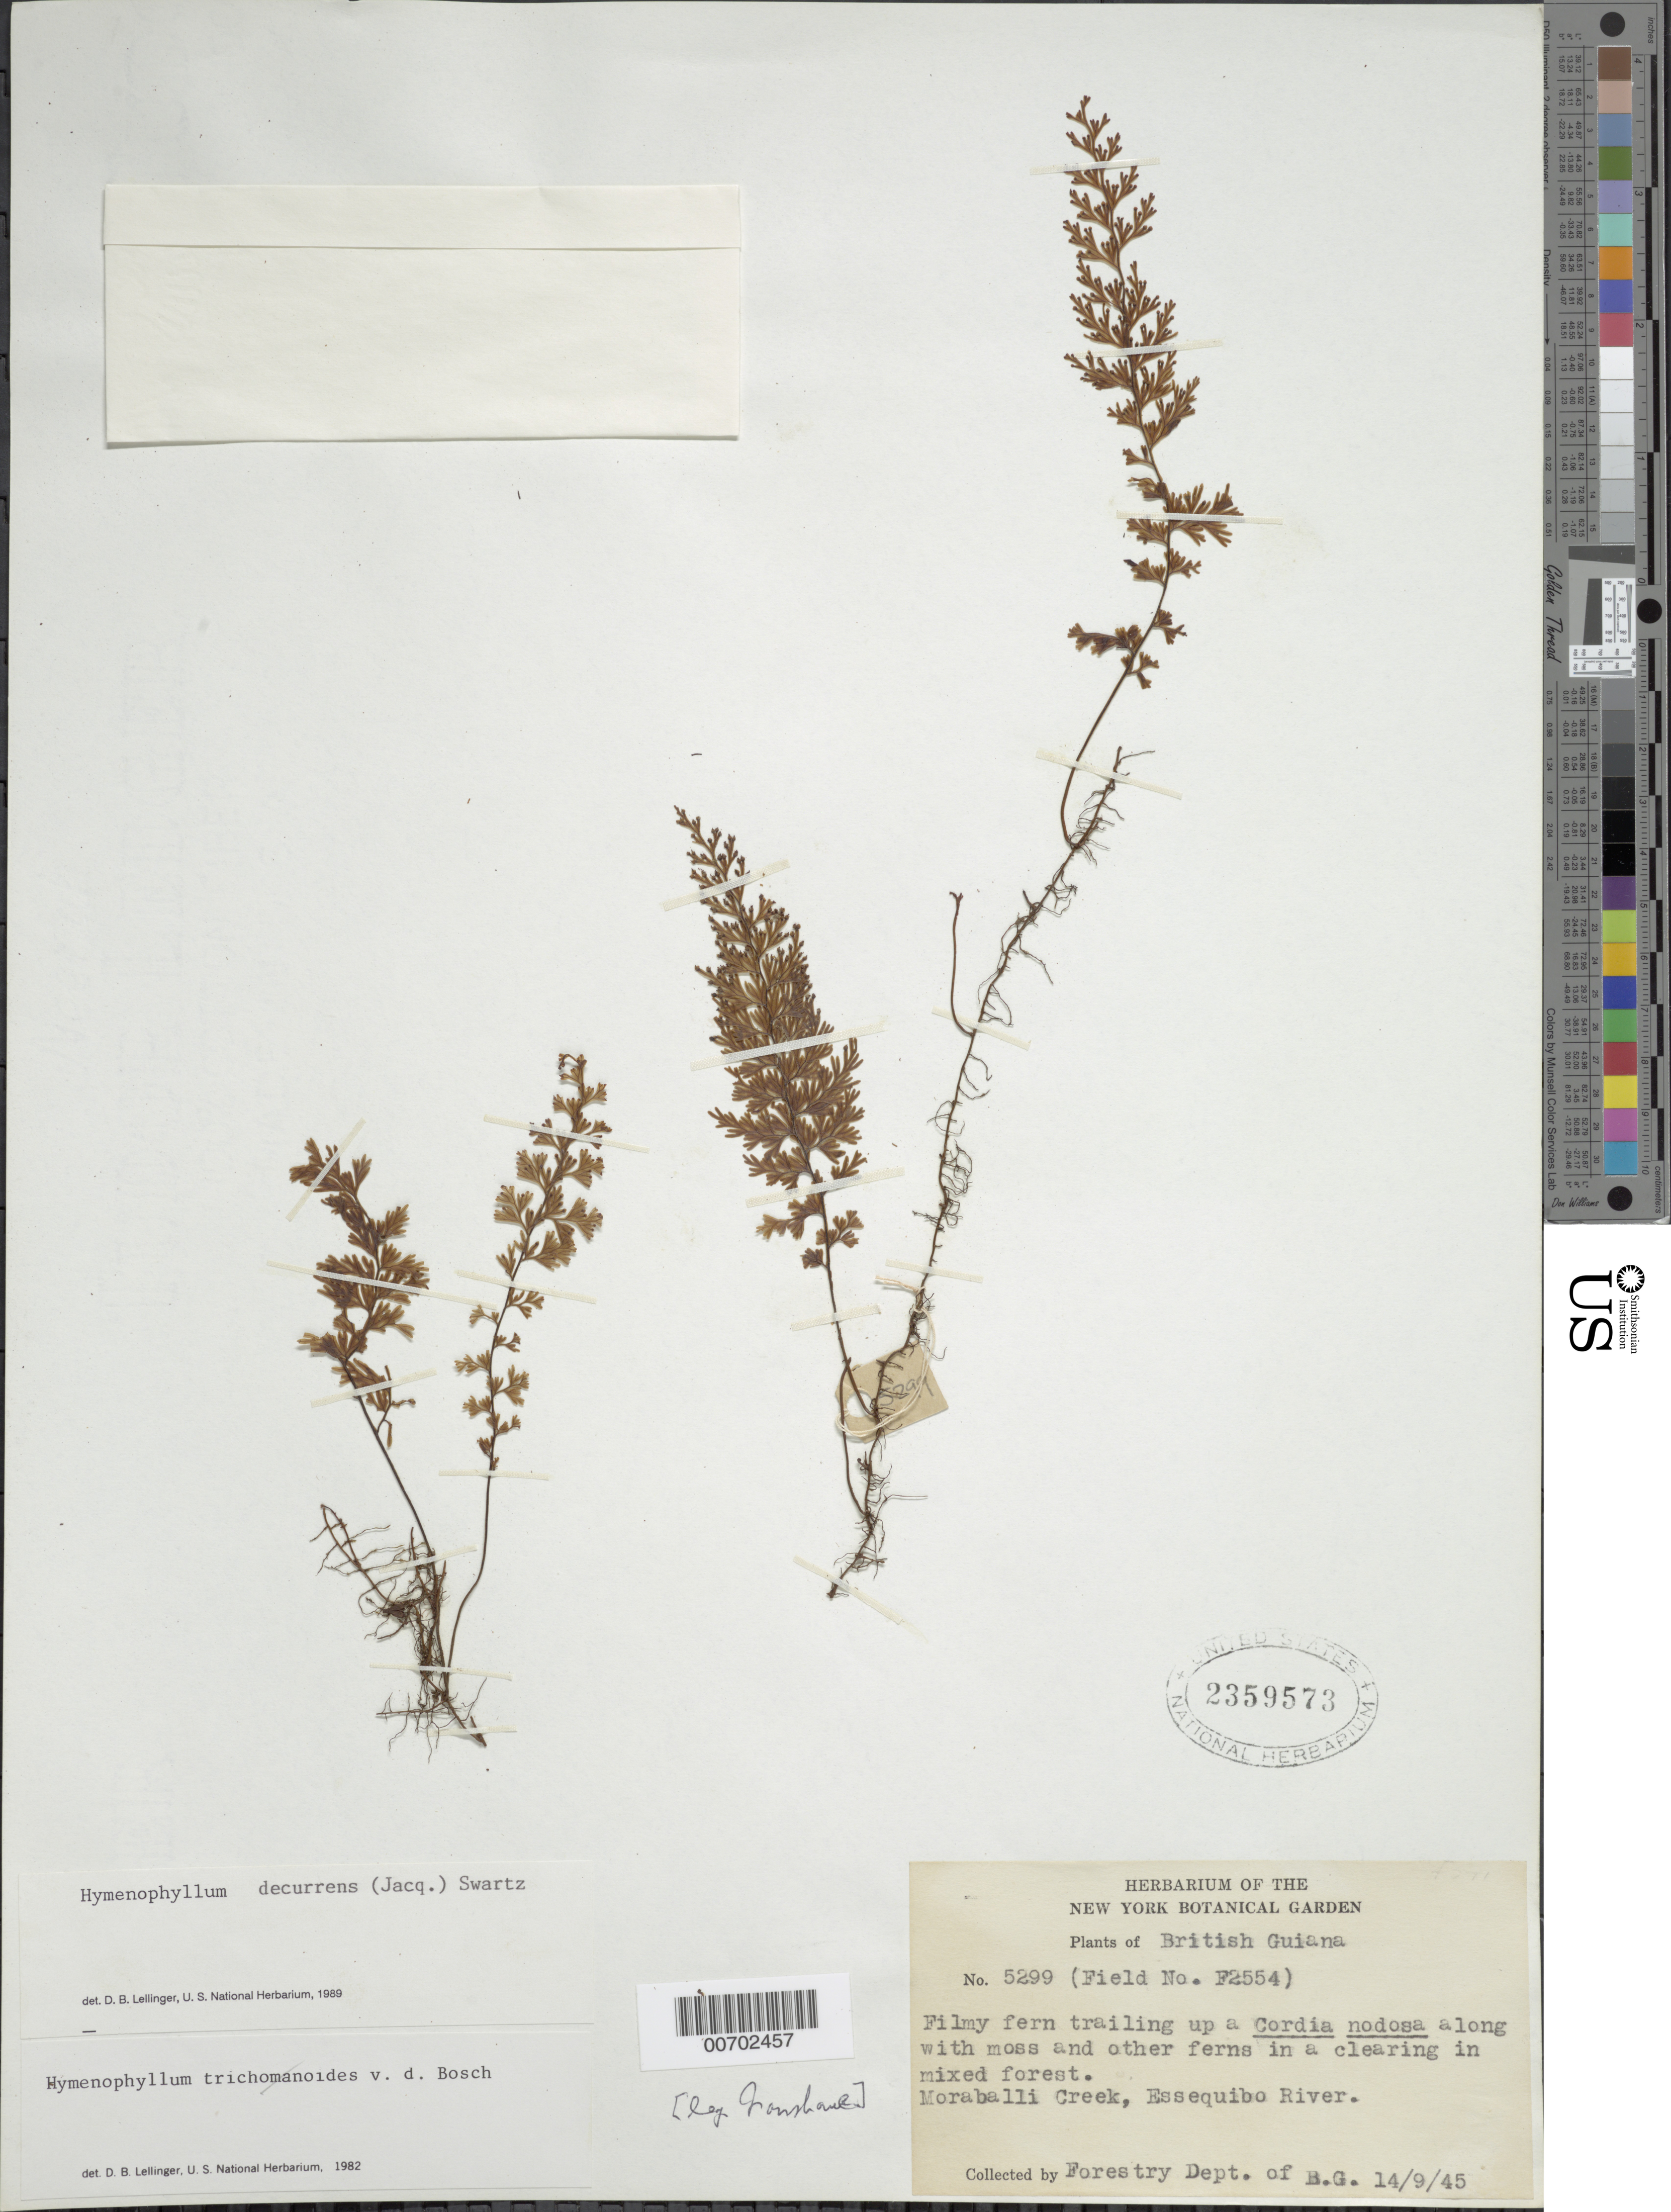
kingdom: Plantae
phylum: Tracheophyta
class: Polypodiopsida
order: Hymenophyllales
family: Hymenophyllaceae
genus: Hymenophyllum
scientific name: Hymenophyllum decurrens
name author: (Jacq.) Sw.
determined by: Lellinger, David B., (BOT), Smithsonian Institution - National Museum of Natural History (UNITED STATES)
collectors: Forest Dept. B. G. & British Guiana Forestry Dept.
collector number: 5299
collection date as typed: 14-Oct-45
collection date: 1945-10-14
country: Guyana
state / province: U. Demerara-Berbice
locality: Moraballi Creek, Essequibo River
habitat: Clearing in mixed forest, trailing up a Cordia nodosa along wit moss and other ferns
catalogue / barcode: US 2359573